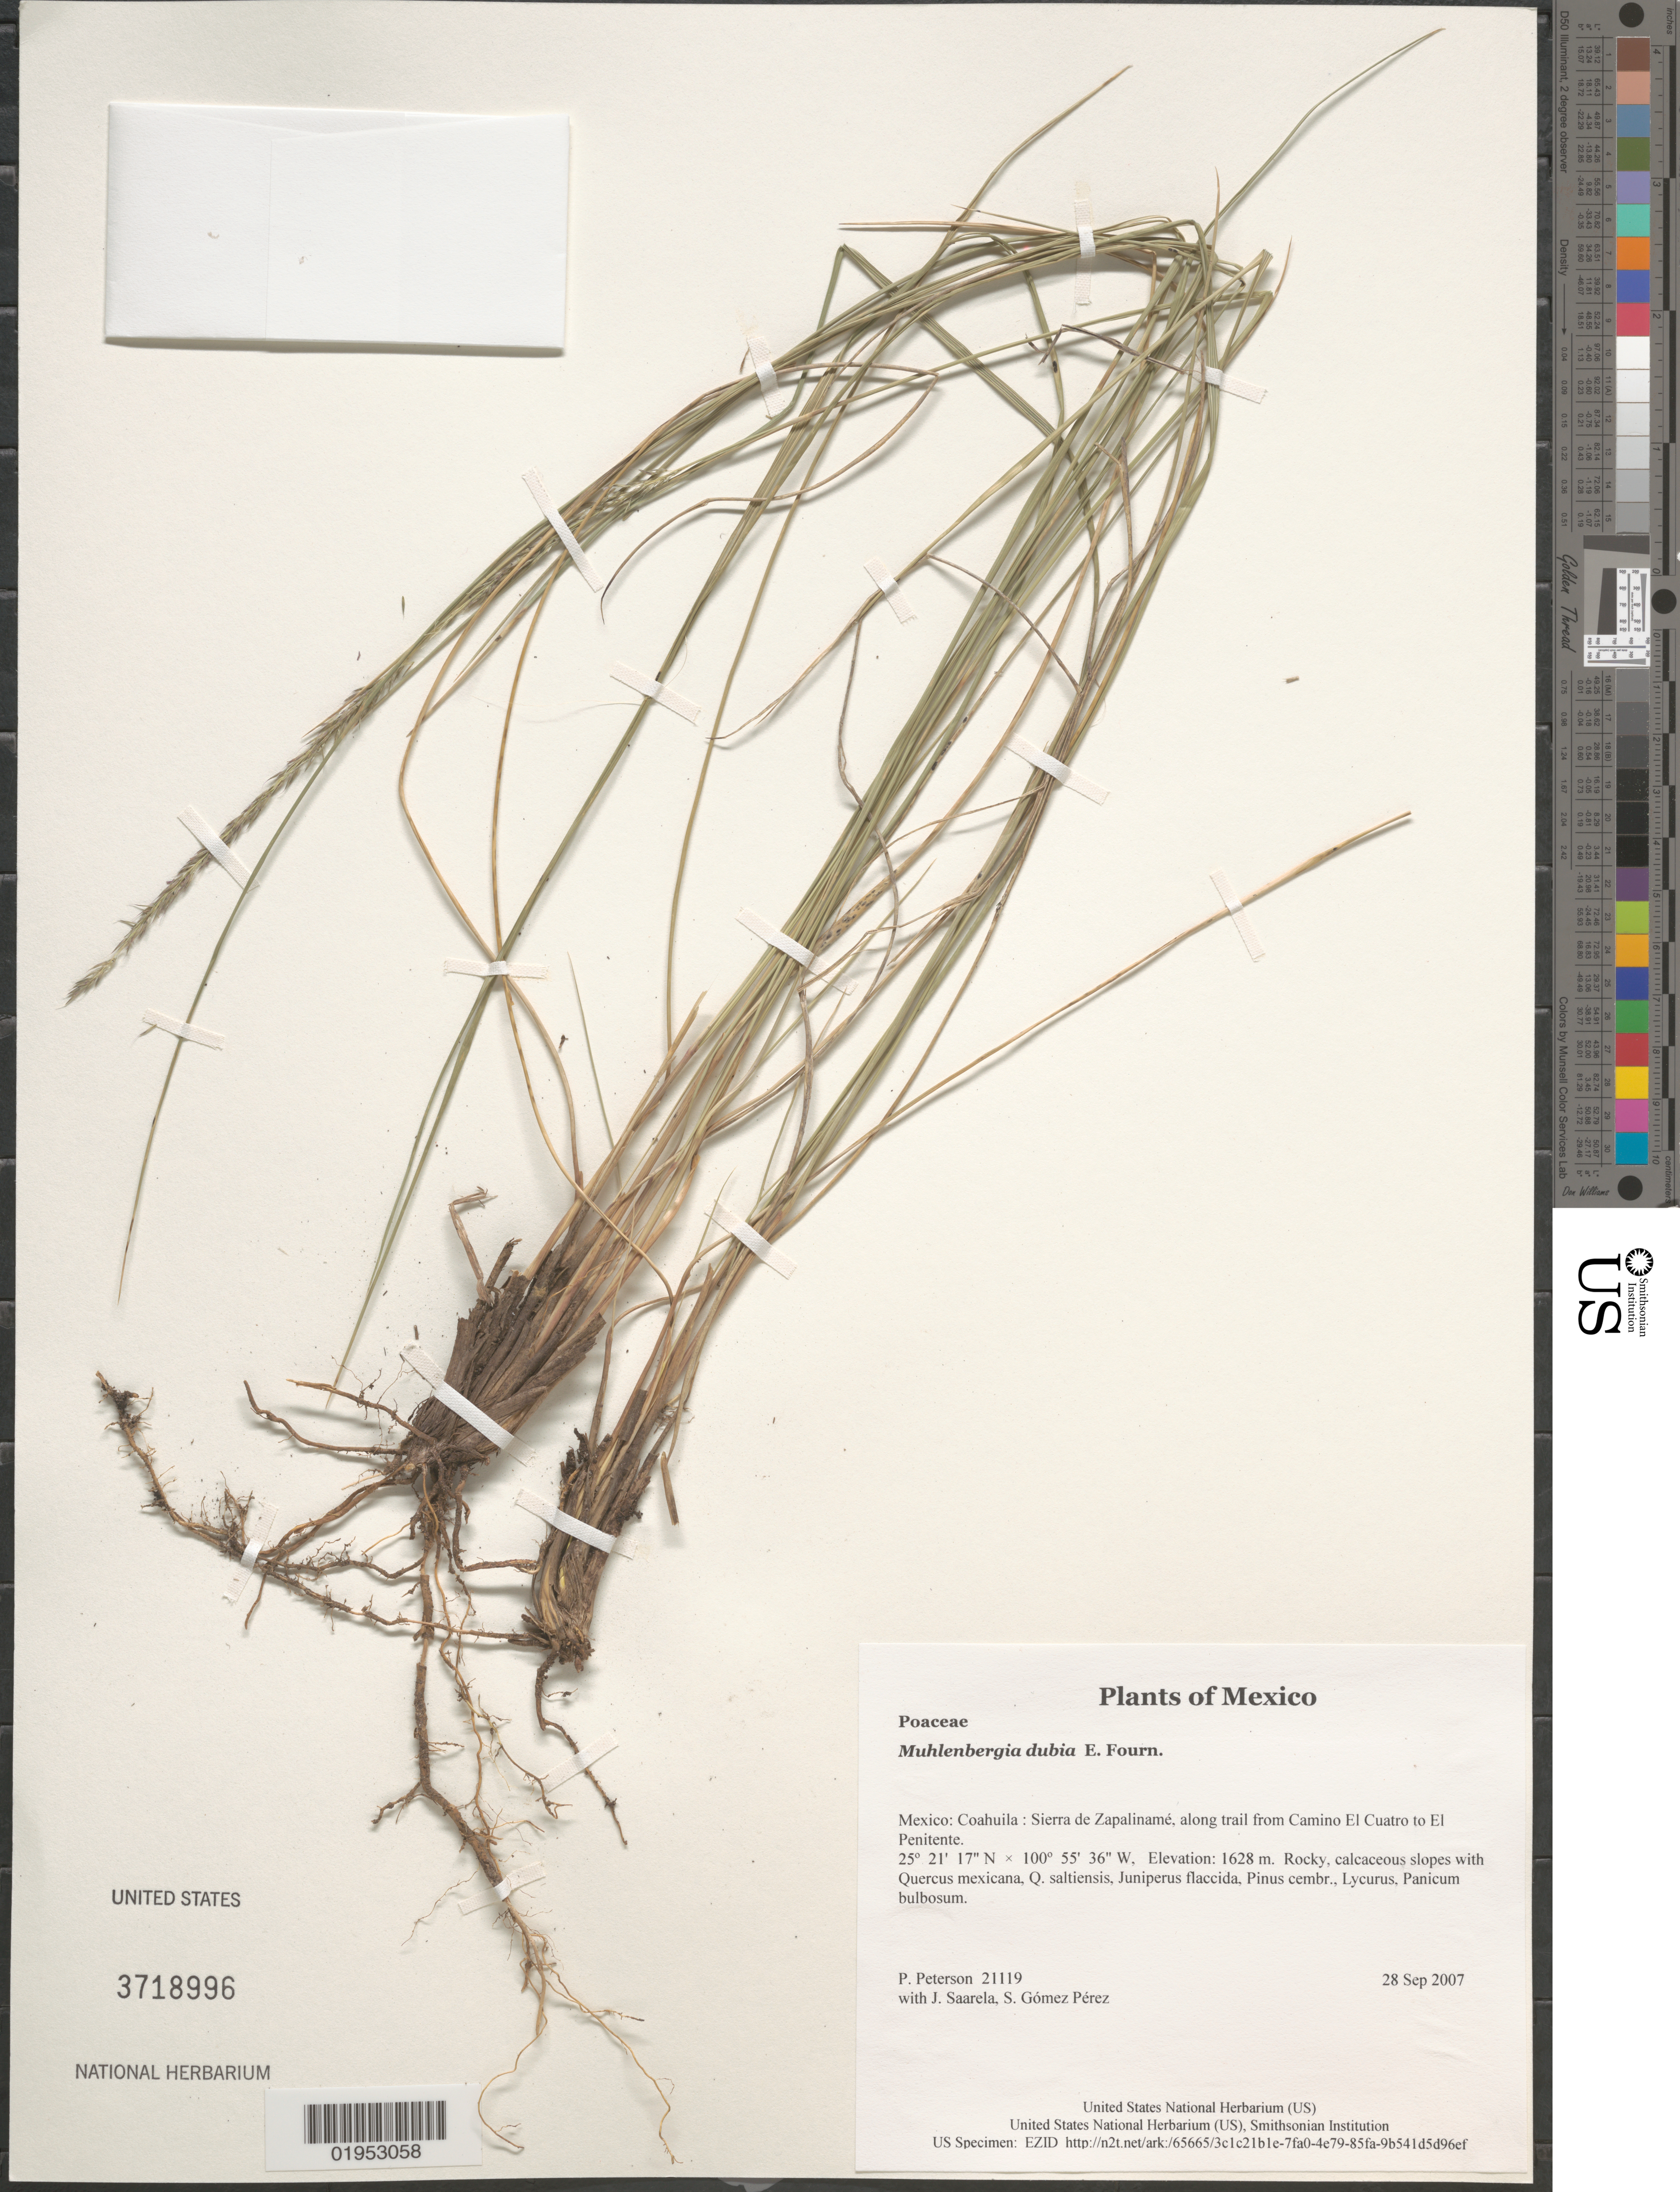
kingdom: Plantae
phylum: Tracheophyta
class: Liliopsida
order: Poales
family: Poaceae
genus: Muhlenbergia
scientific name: Muhlenbergia dubia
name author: E. Fourn.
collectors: P. M. Peterson, J. Saarela & S. Gómez Pérez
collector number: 21119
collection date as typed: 28 Sep. 2007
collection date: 2007-09-28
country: Mexico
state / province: Coahuila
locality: Sierra de Zapalinamé, along trail from Camino El Cuatro to El Penitente.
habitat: Rocky, calcaceous slopes with Quercus mexicana, Q. saltiensis, Juniperus flaccida, Pinus cembr., Lycurus, Panicum bulbosum.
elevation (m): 1628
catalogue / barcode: US 3718996